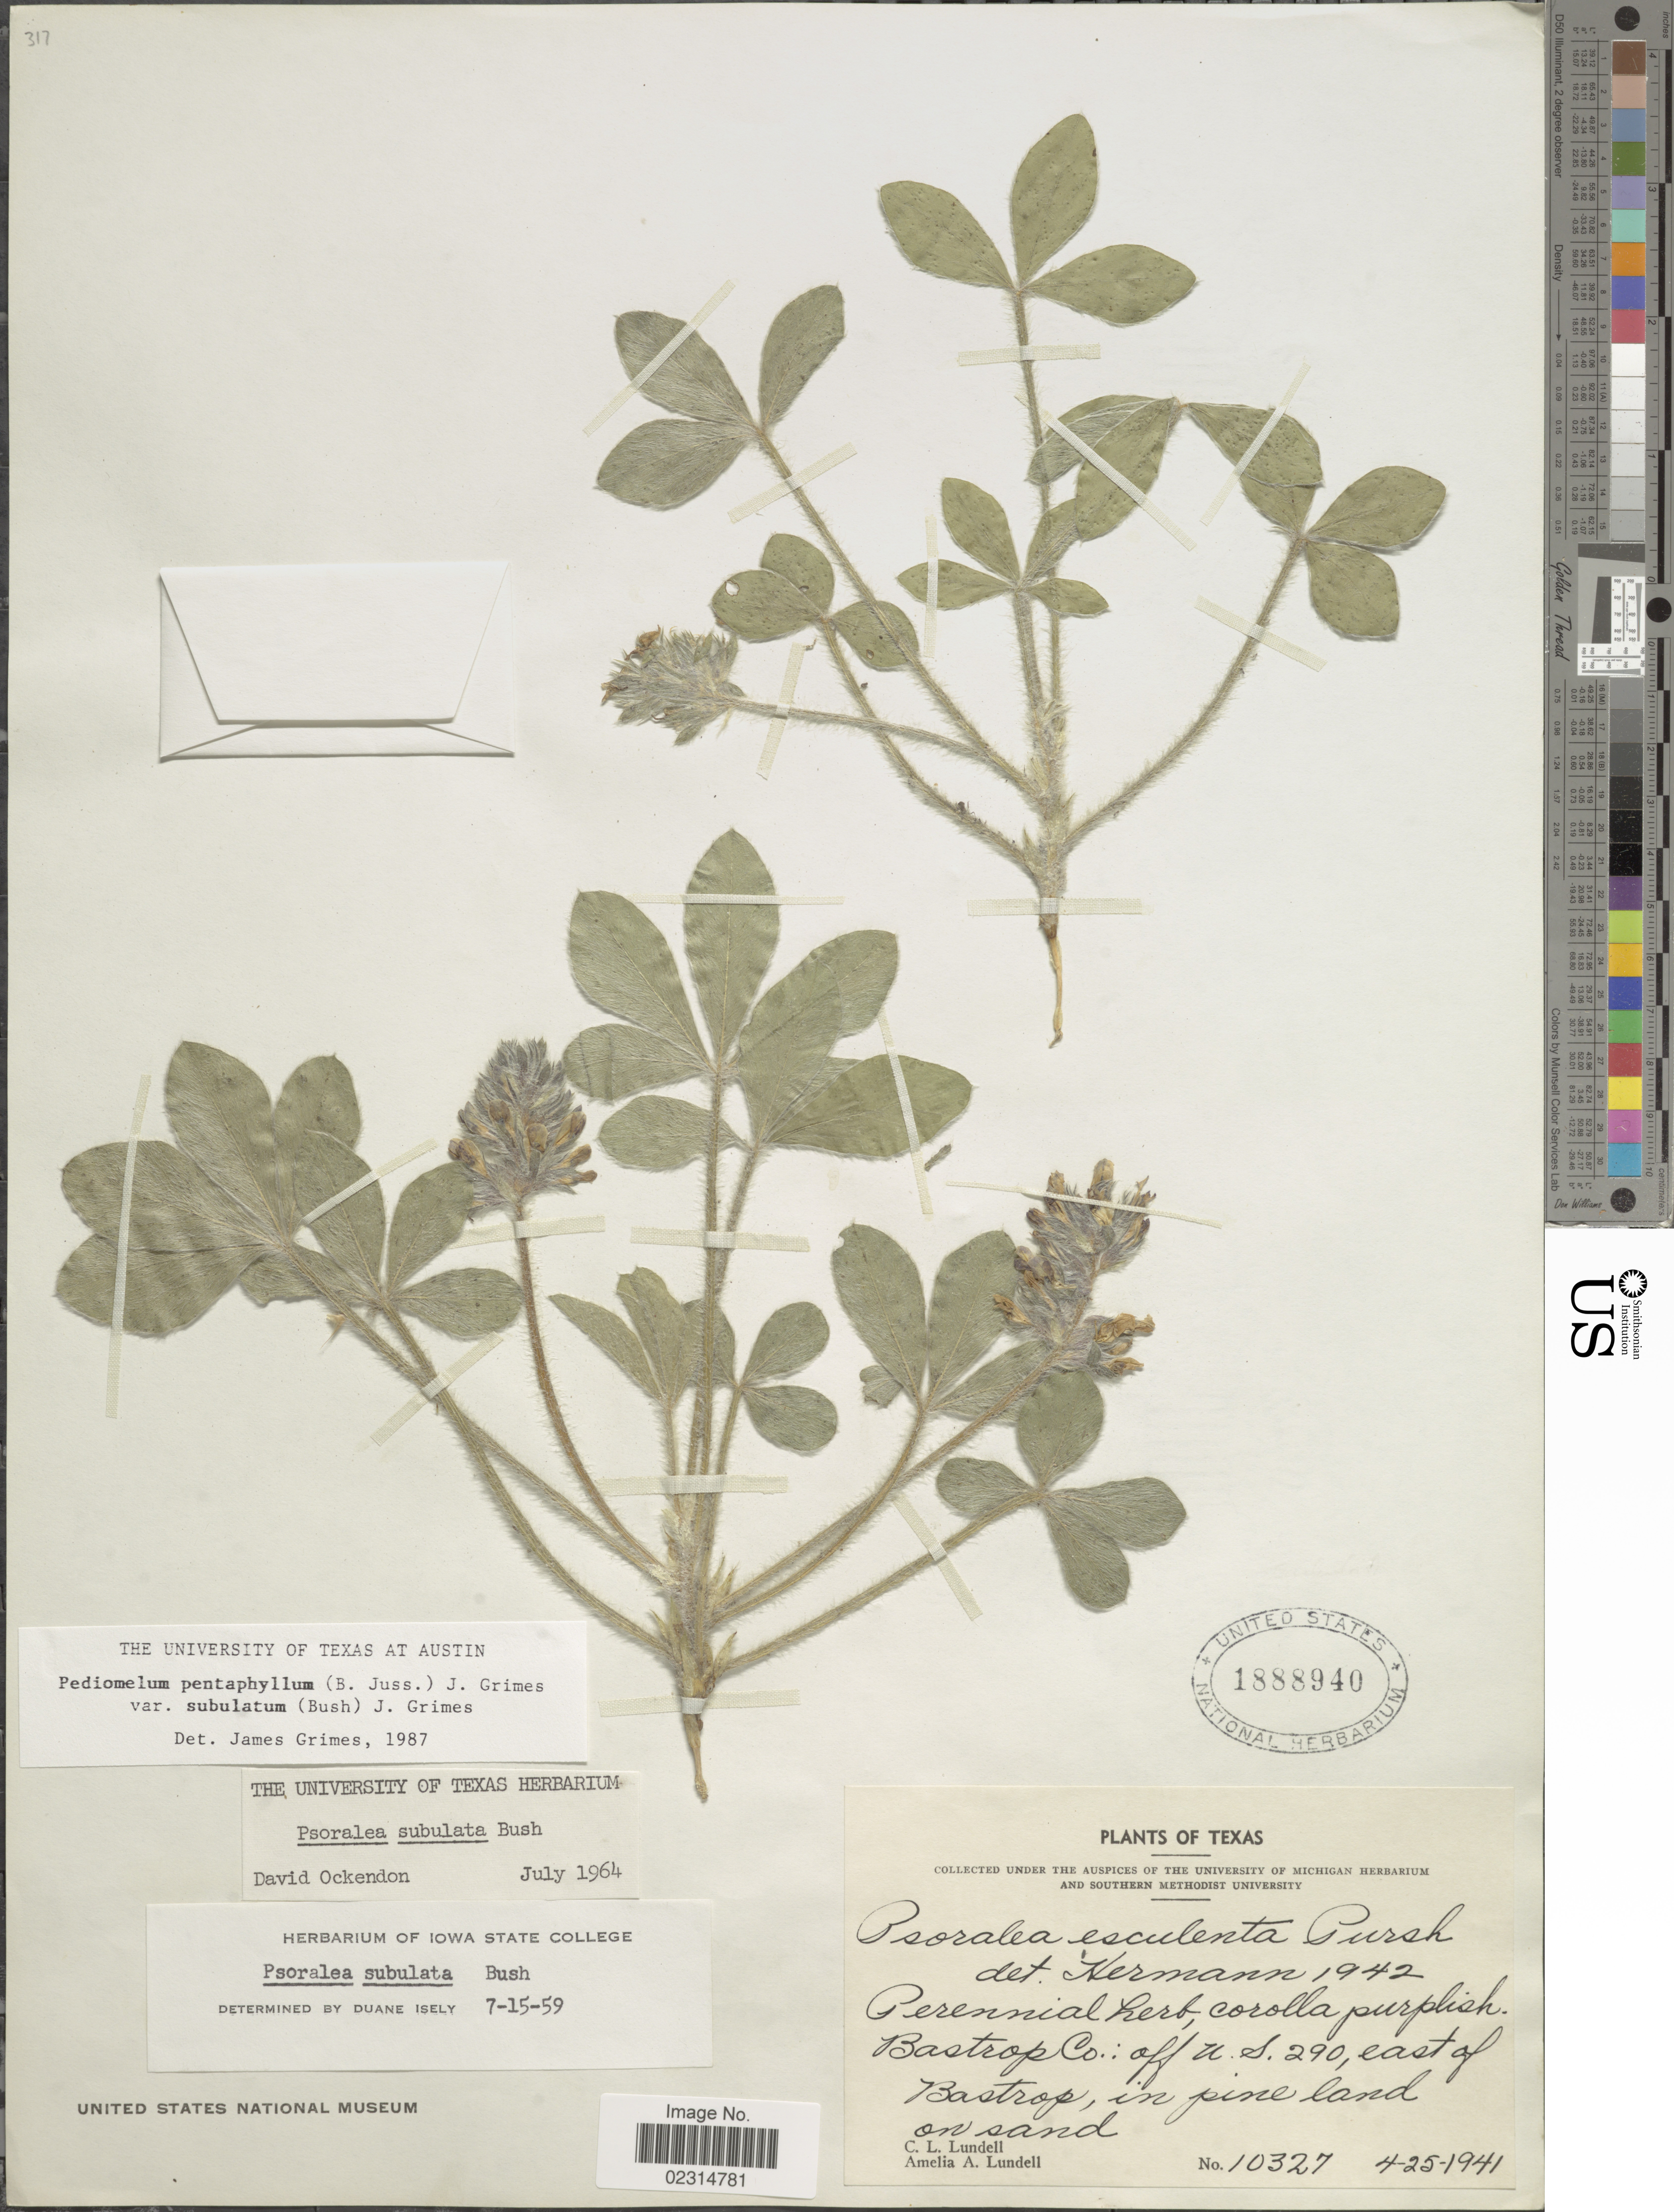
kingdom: Plantae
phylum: Tracheophyta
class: Magnoliopsida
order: Fabales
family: Fabaceae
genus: Pediomelum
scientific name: Pediomelum hypogaeum var. subulatum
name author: (Bush) J.W. Grimes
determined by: Egan, Ashley N., (US), Smithsonian Institution - National Museum of Natural History (UNITED STATES)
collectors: C. L. Lundell & A. A. Lundell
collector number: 10327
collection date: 1941-04-25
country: United States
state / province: Texas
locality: Bastrop Co: off U.S. 290, east of Bastrop, in pine land on sand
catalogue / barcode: US 1888940